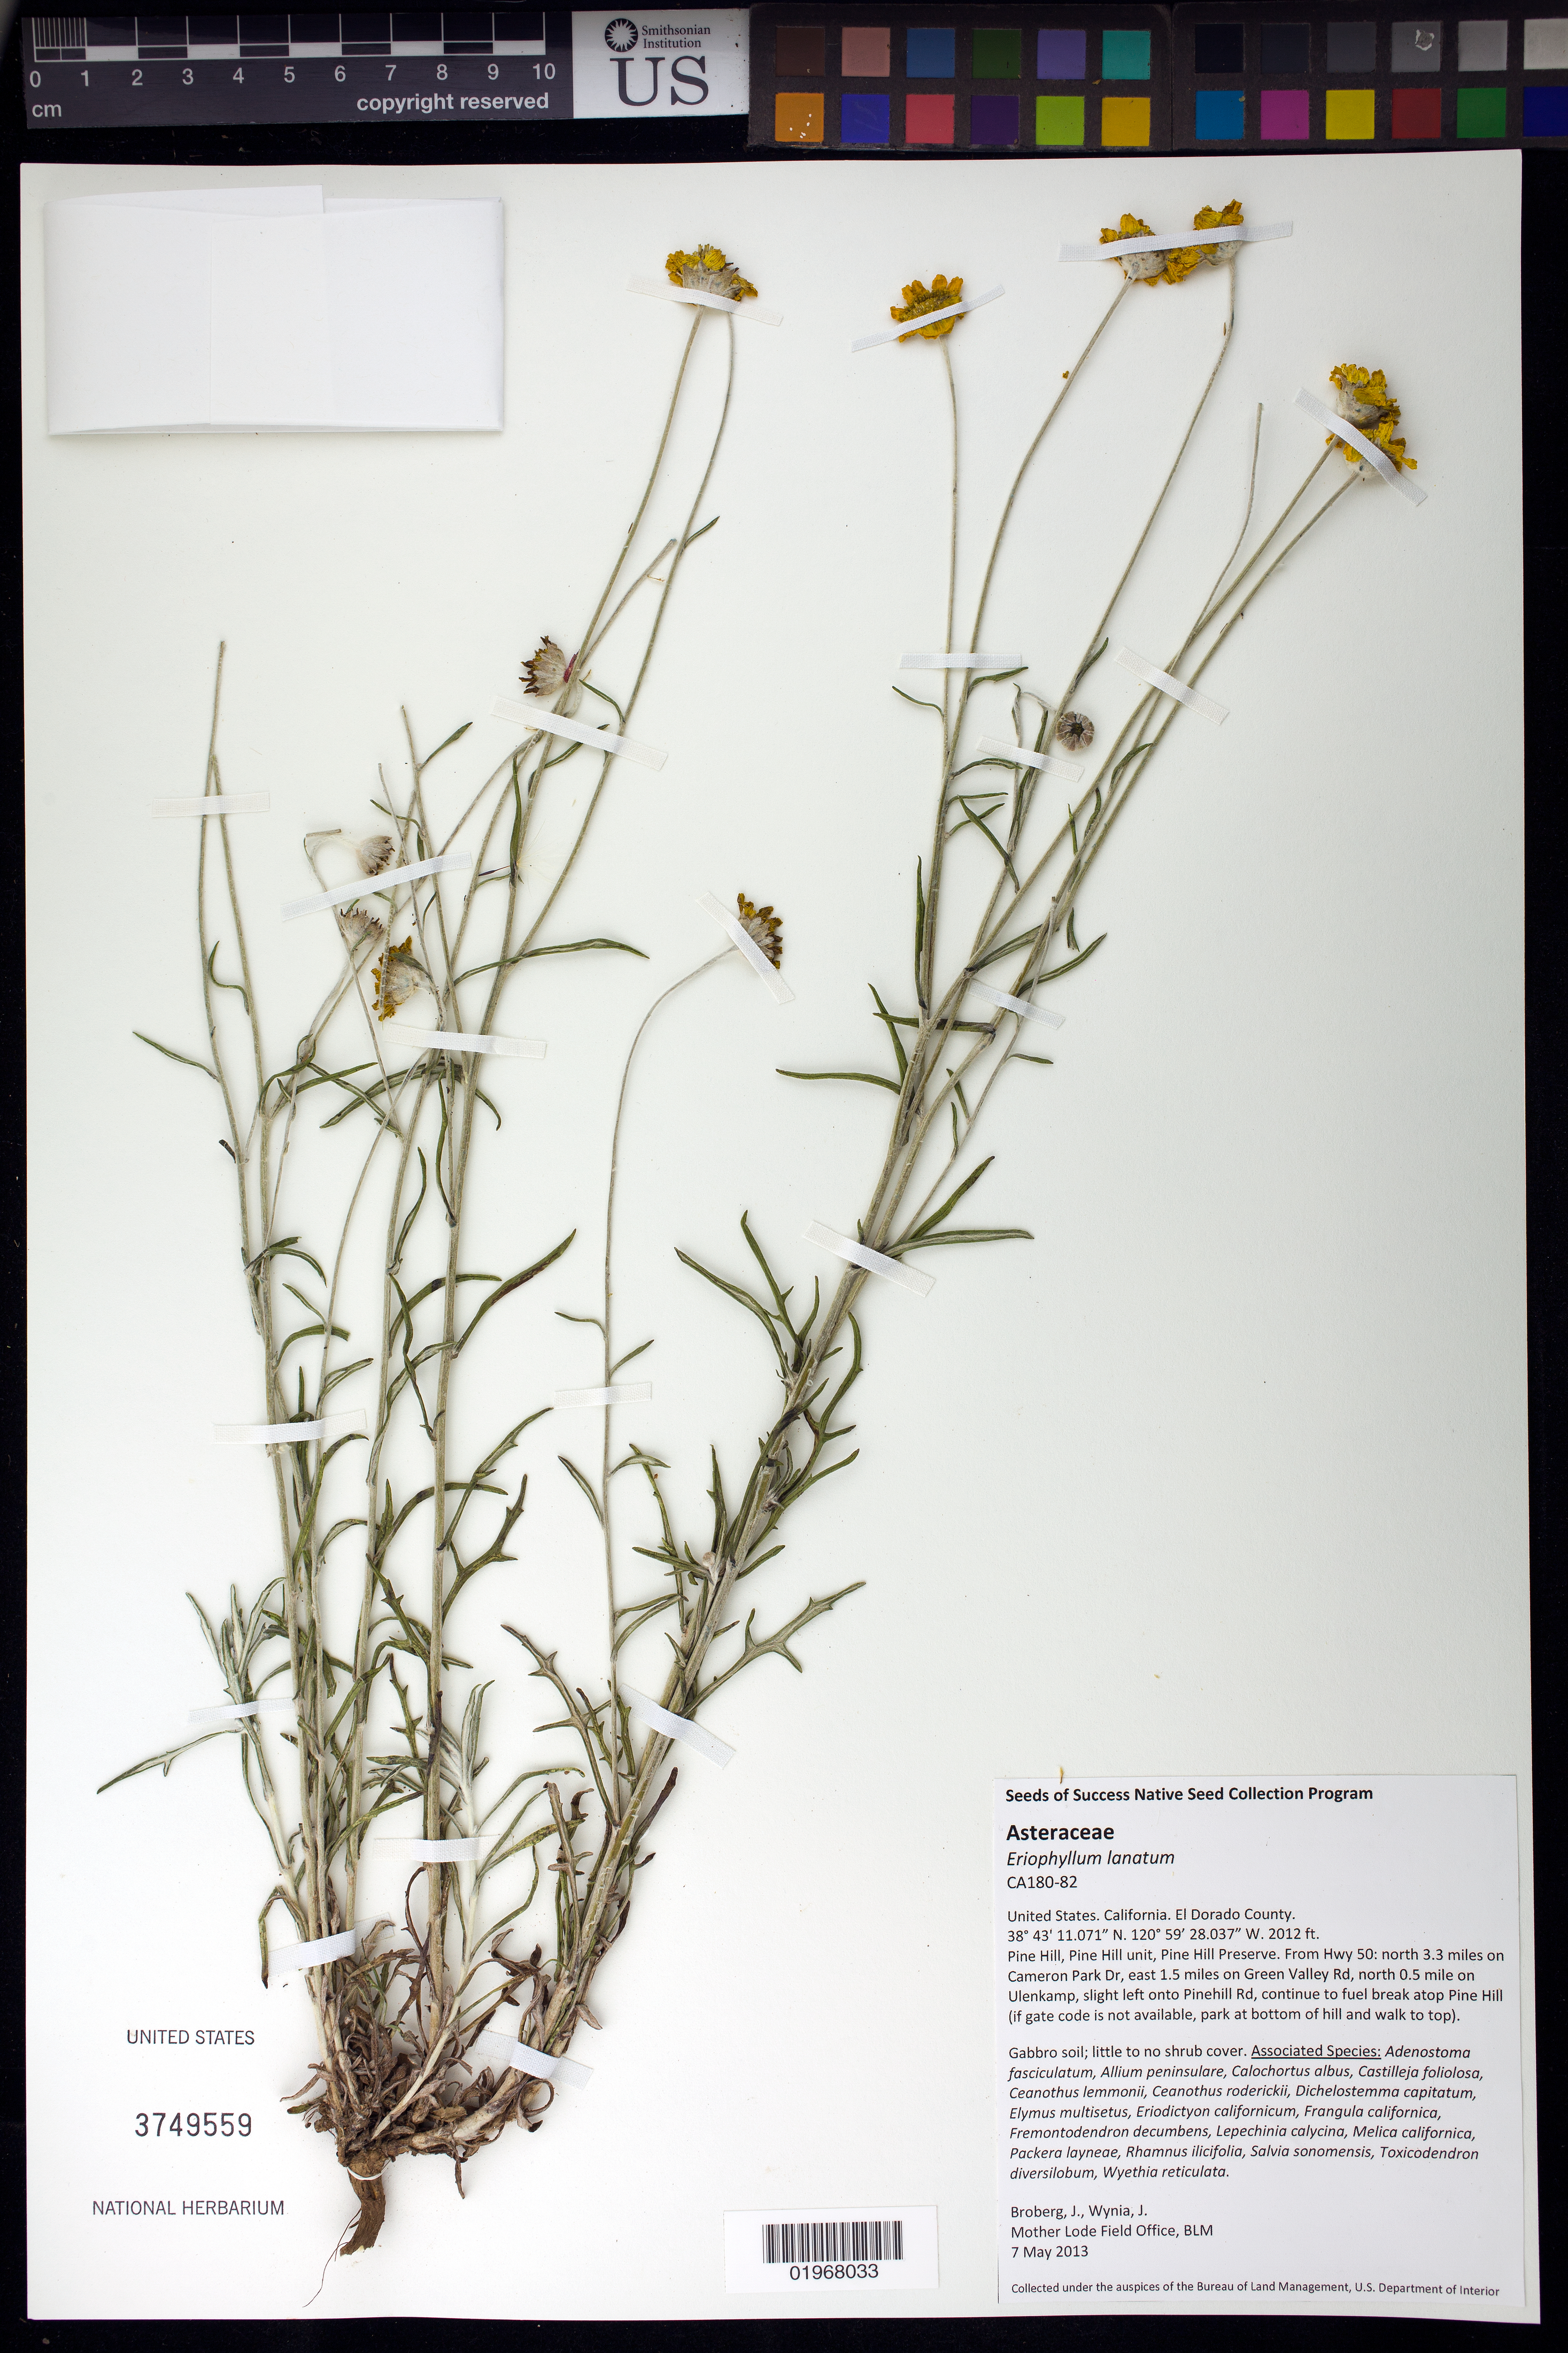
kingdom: Plantae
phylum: Tracheophyta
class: Magnoliopsida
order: Asterales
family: Asteraceae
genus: Eriophyllum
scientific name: Eriophyllum lanatum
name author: (Pursh) J. Forbes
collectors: J. Broberg & J. Wynia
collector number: CA180-82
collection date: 2013-05-07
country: United States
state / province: California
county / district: El Dorado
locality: Pine Hill, Pine Hill unit, Pine Hill Preserve.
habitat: Gabbro soil; little to no shrub cover.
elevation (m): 613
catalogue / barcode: US 3749559